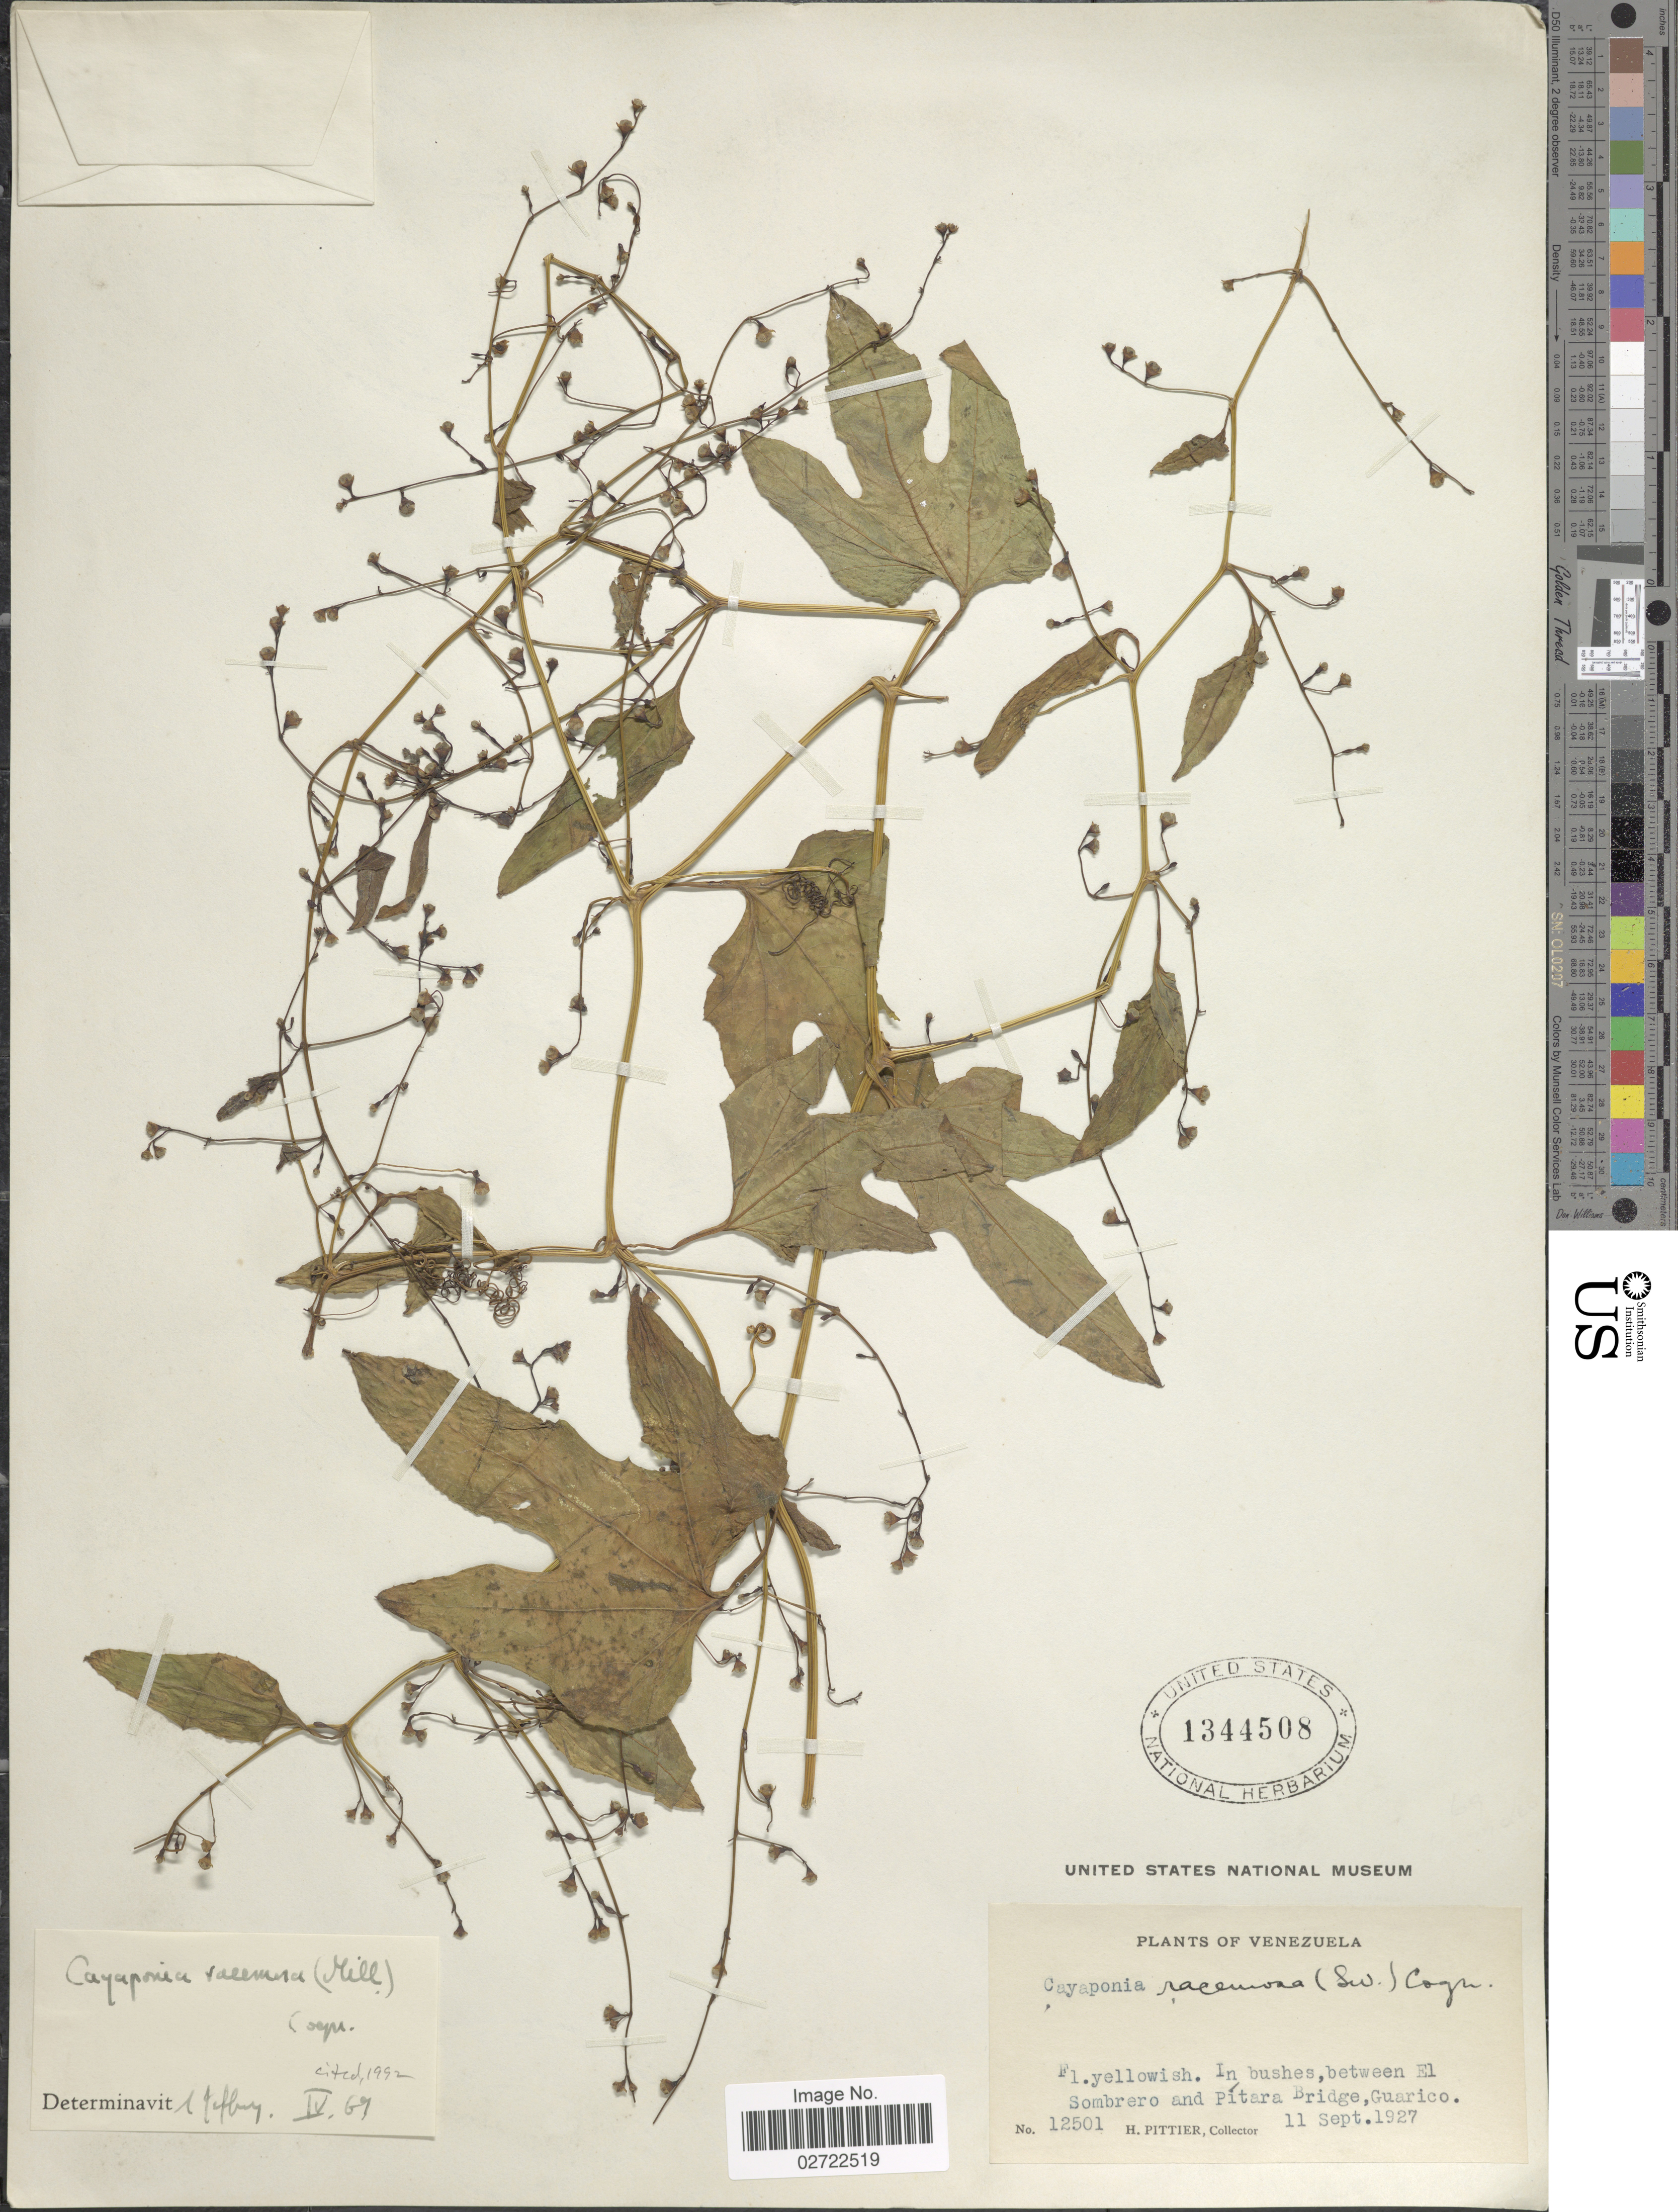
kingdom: Plantae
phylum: Tracheophyta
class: Magnoliopsida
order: Cucurbitales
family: Cucurbitaceae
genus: Cayaponia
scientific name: Cayaponia racemosa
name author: (Mill.) Cogn.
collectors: H. F. Pittier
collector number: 12501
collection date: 1927-09-11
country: Venezuela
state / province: Guárico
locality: In bushes, between El Sombrero and Pitara Bridge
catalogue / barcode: US 1344508